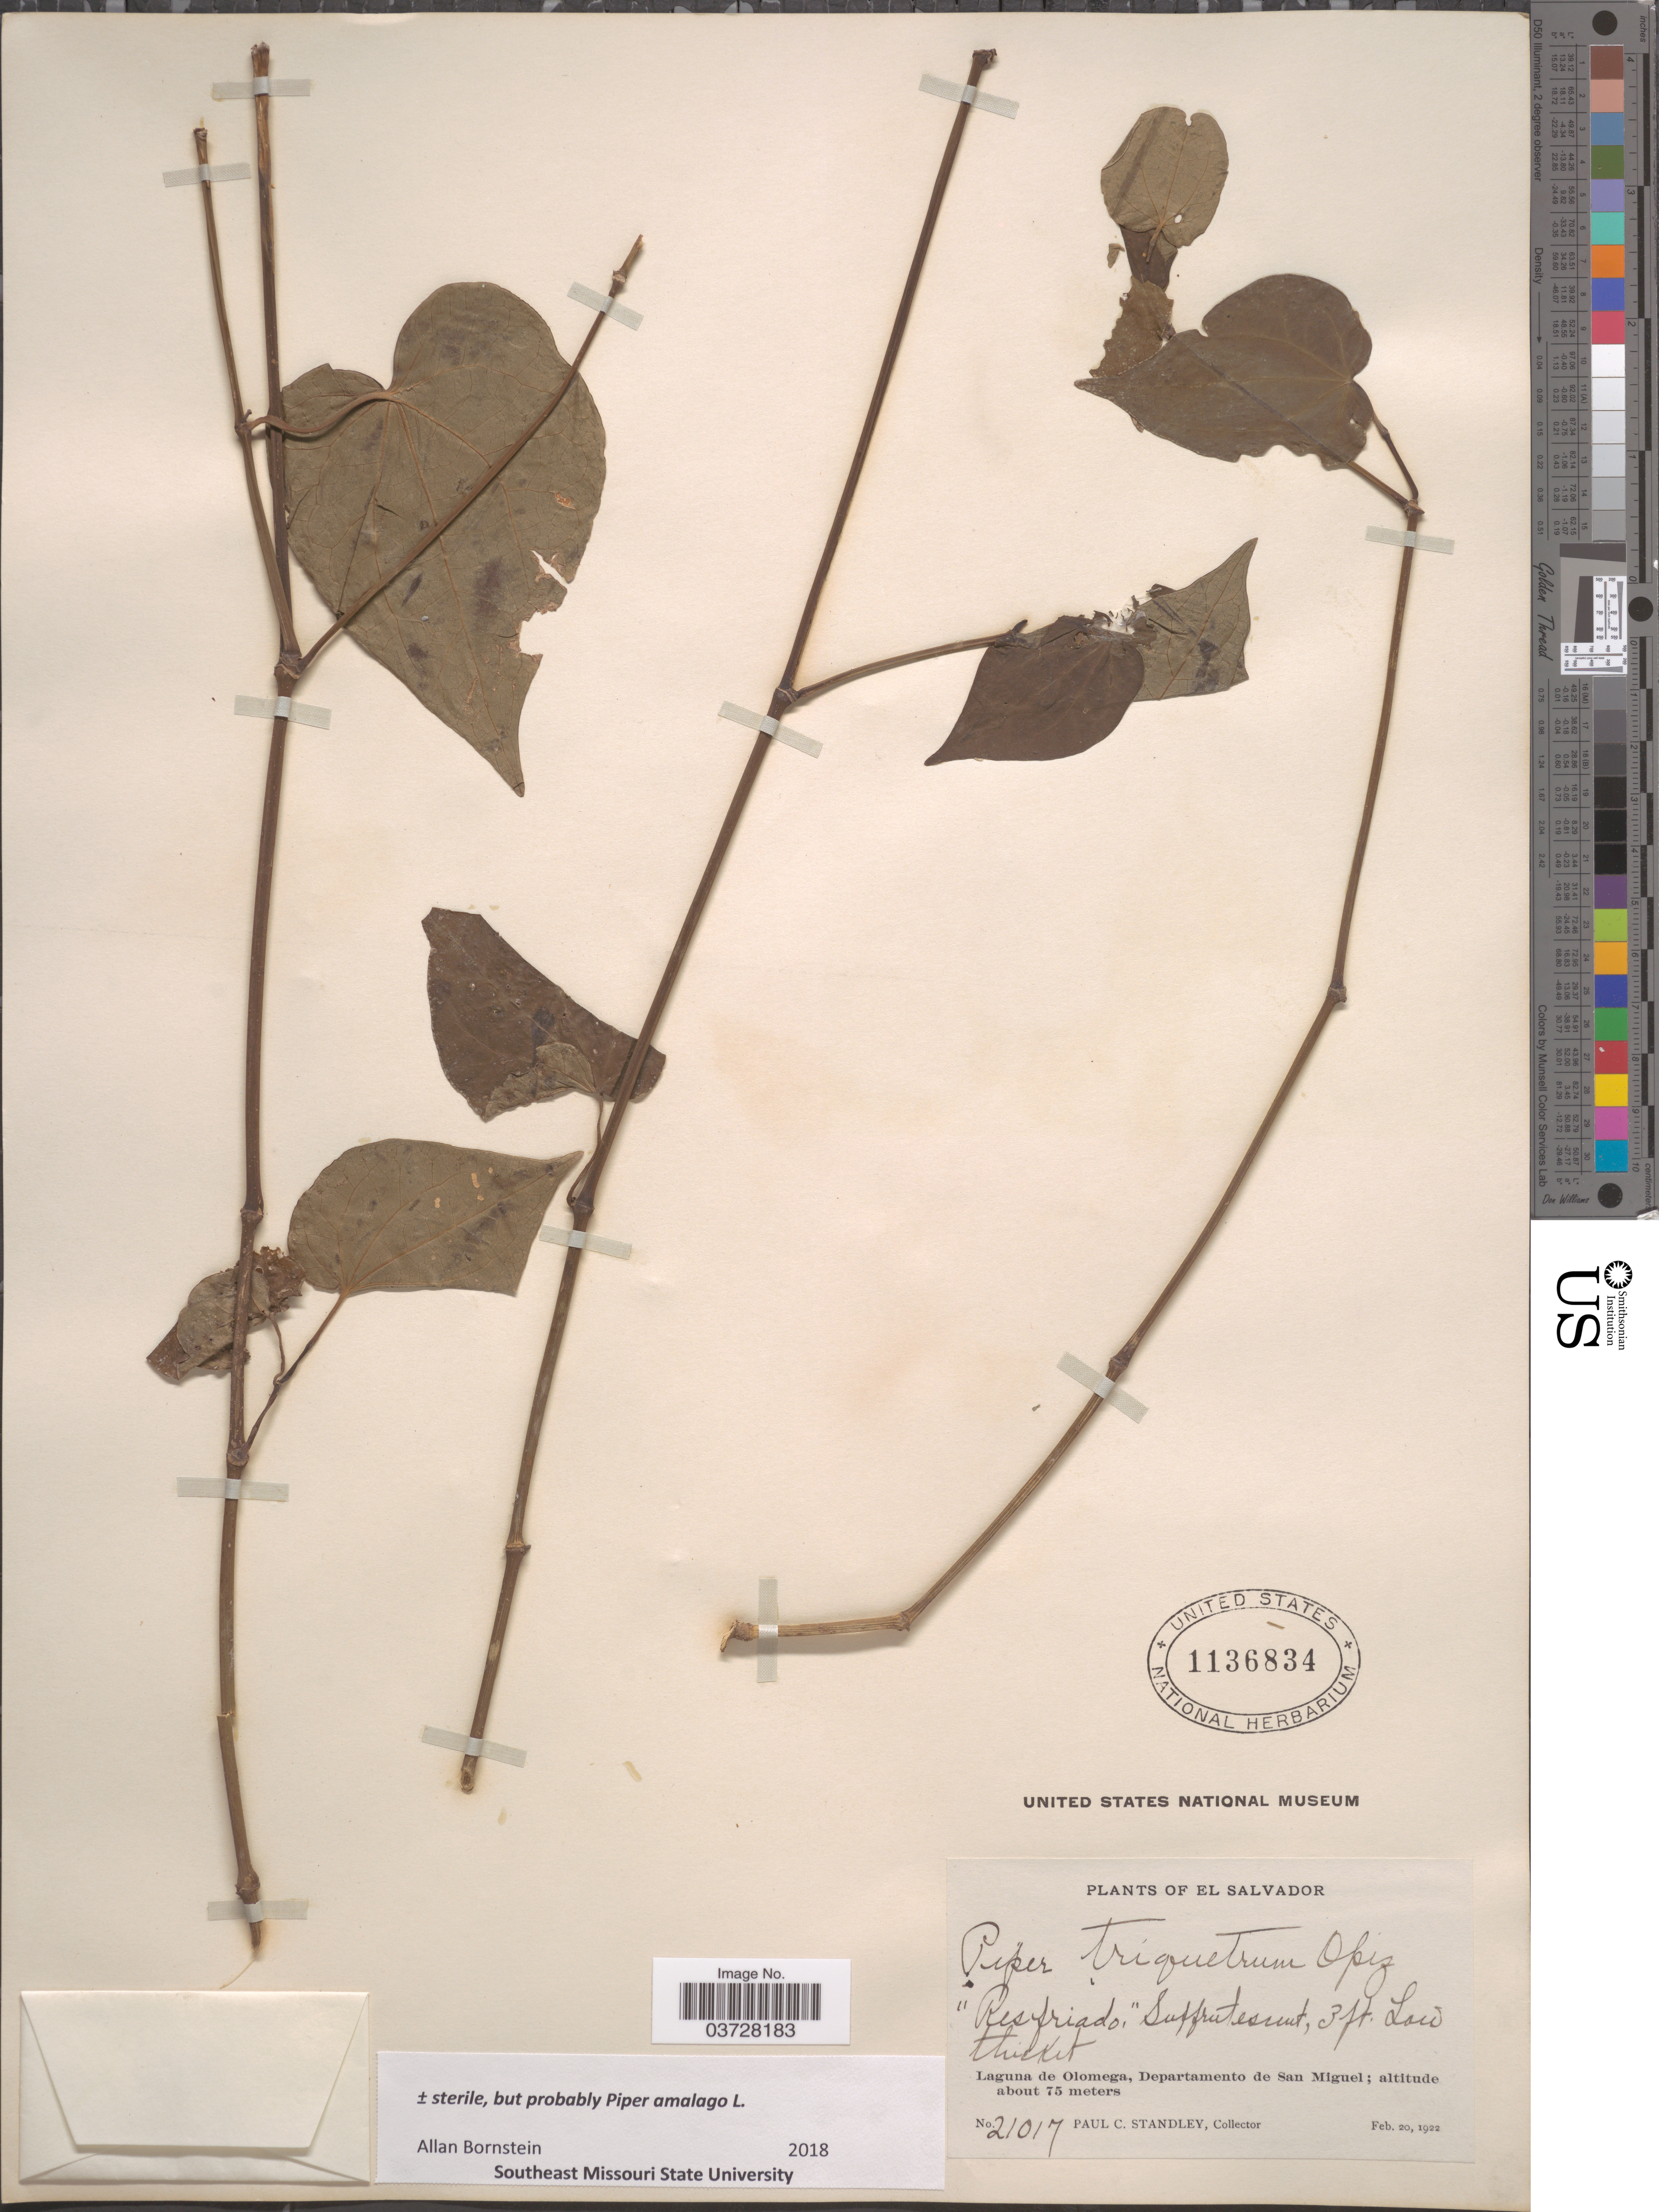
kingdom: Plantae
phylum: Tracheophyta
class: Magnoliopsida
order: Piperales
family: Piperaceae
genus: Piper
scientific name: Piper amalago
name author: L.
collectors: P. C. Standley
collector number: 21017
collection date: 1922-02-20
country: El Salvador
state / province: San Miguel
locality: Laguna de Olomega, Departamento de San Miguel.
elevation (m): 75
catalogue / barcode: US 1136834